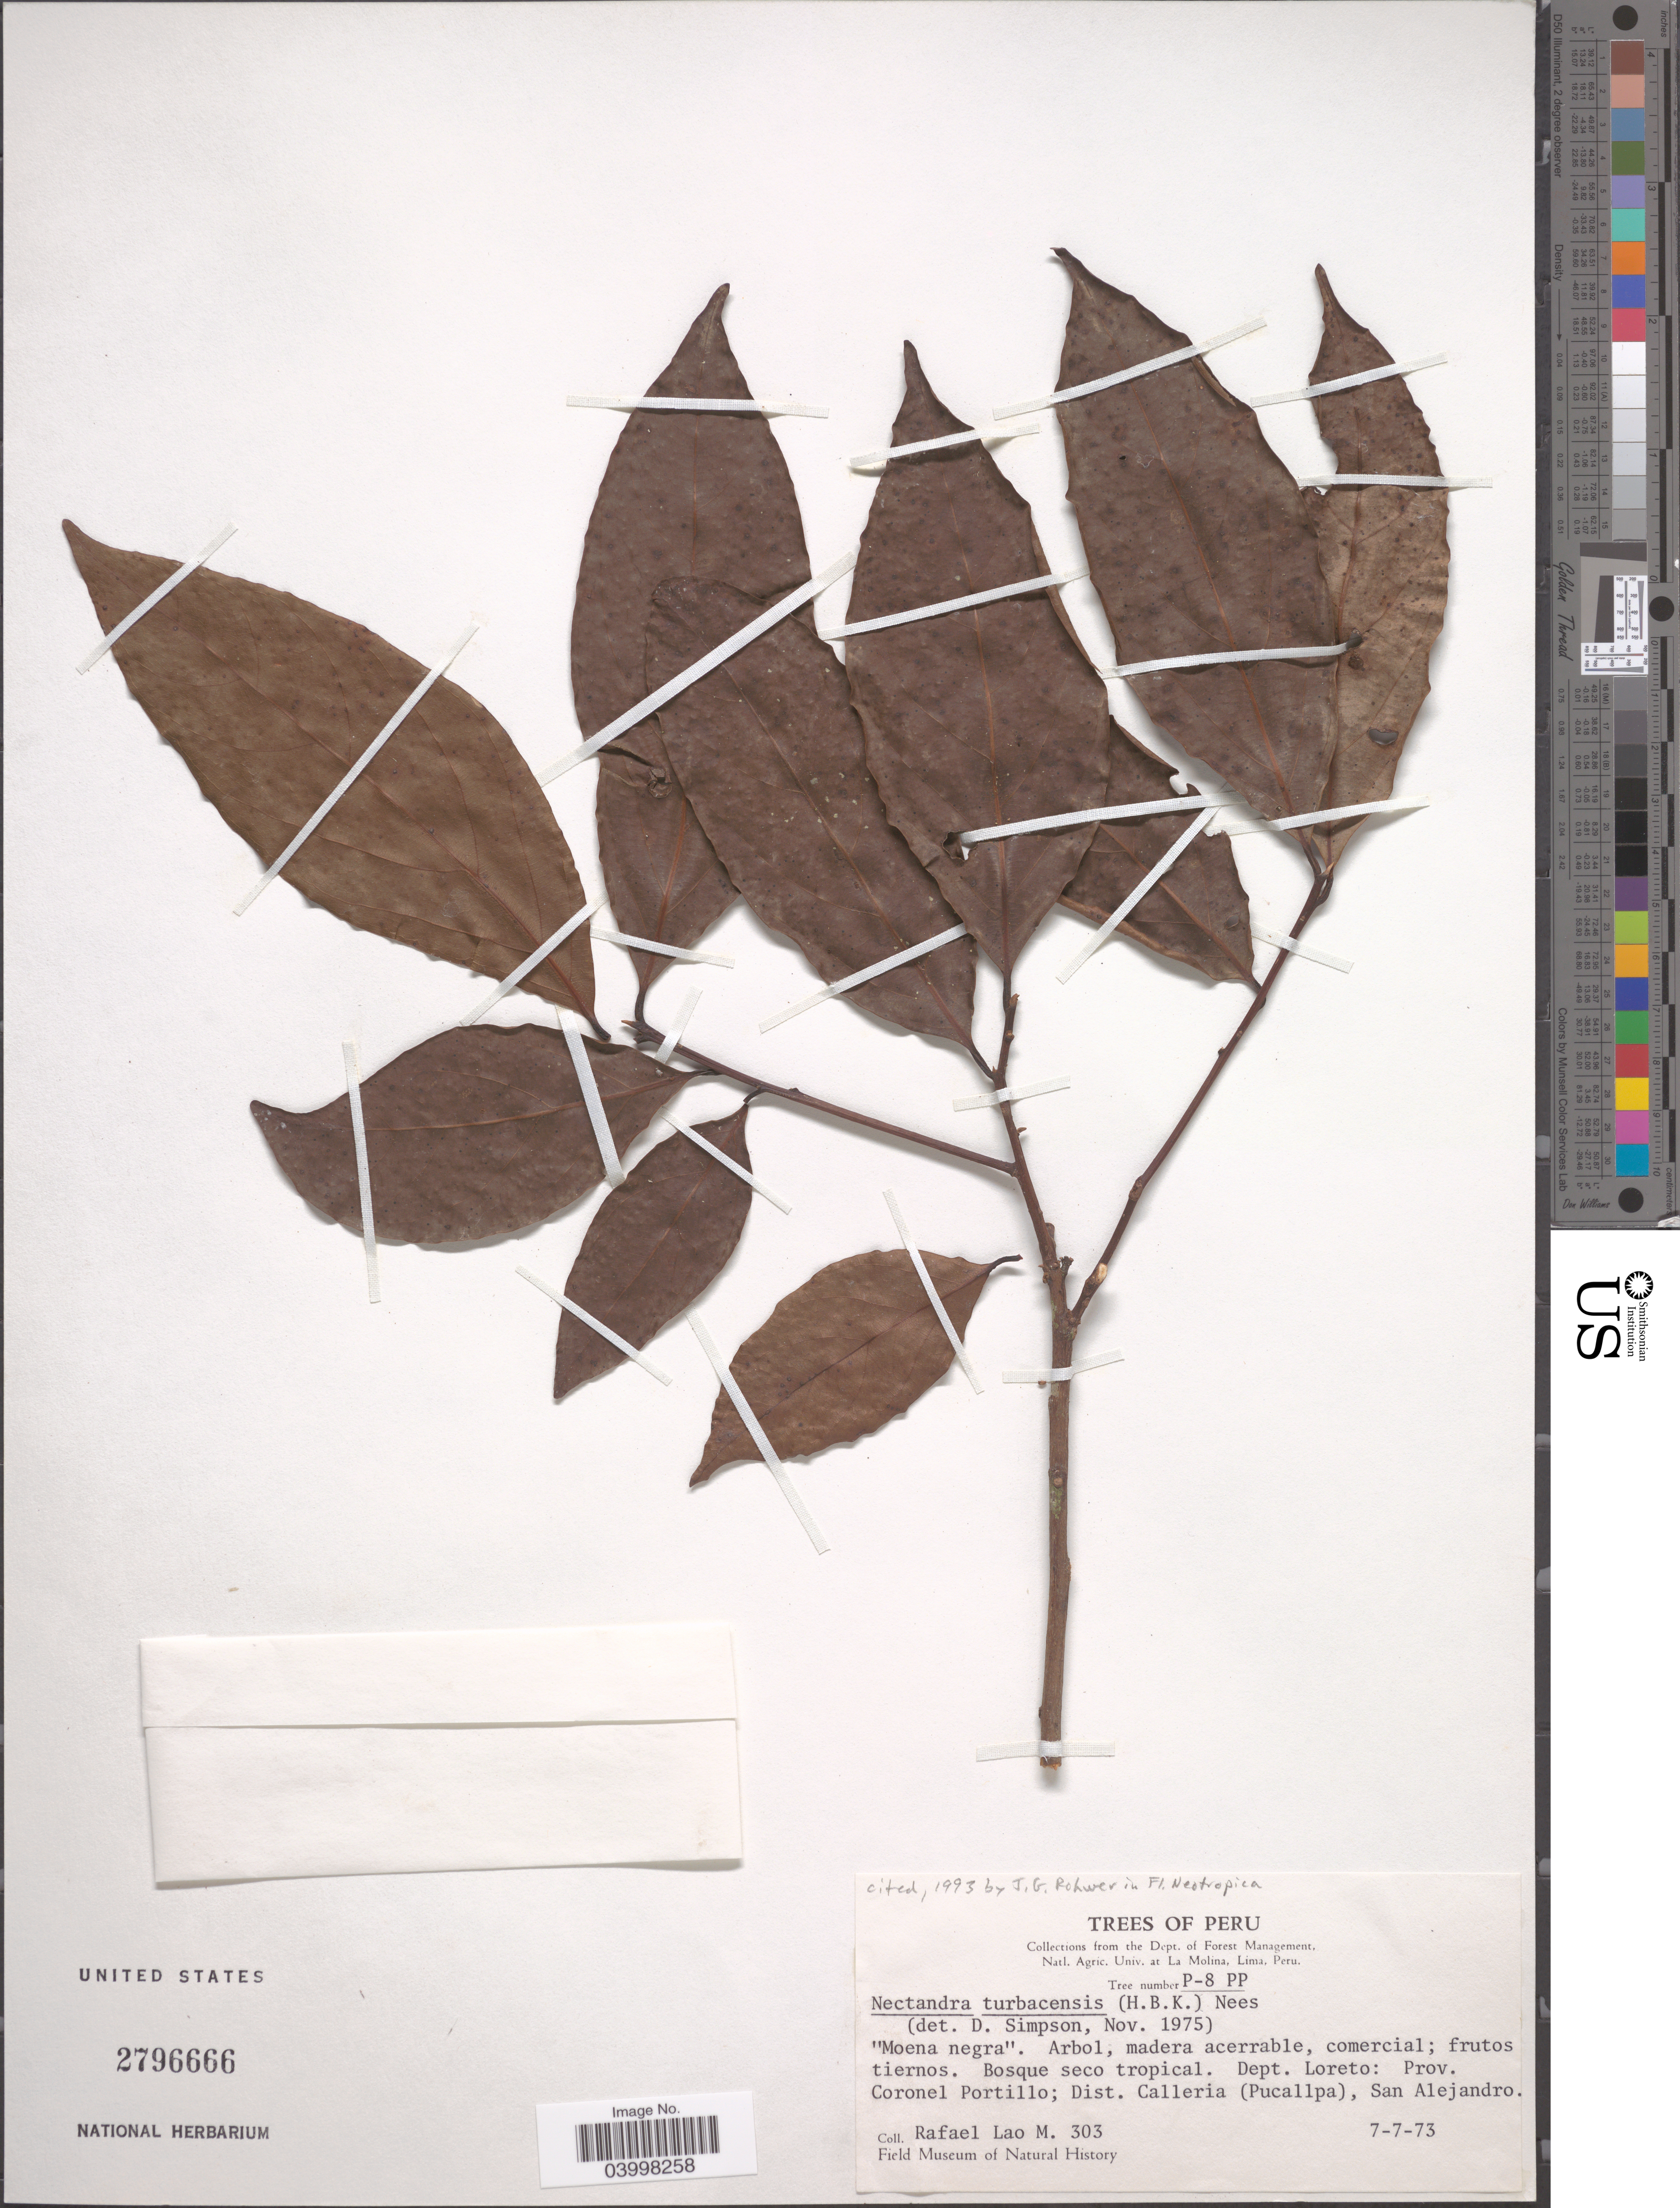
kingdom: Plantae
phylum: Tracheophyta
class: Magnoliopsida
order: Laurales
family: Lauraceae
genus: Nectandra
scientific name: Nectandra turbacensis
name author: (Kunth) Nees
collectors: R. Lao M.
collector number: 303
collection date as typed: Transcribed d/m/y: 7/7/73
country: Peru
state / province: Loreto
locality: Dept. Loreto: Prov. Coronel Portillo; dist. Calleria (Pucallpa), San Alejandro.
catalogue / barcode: US 2796666